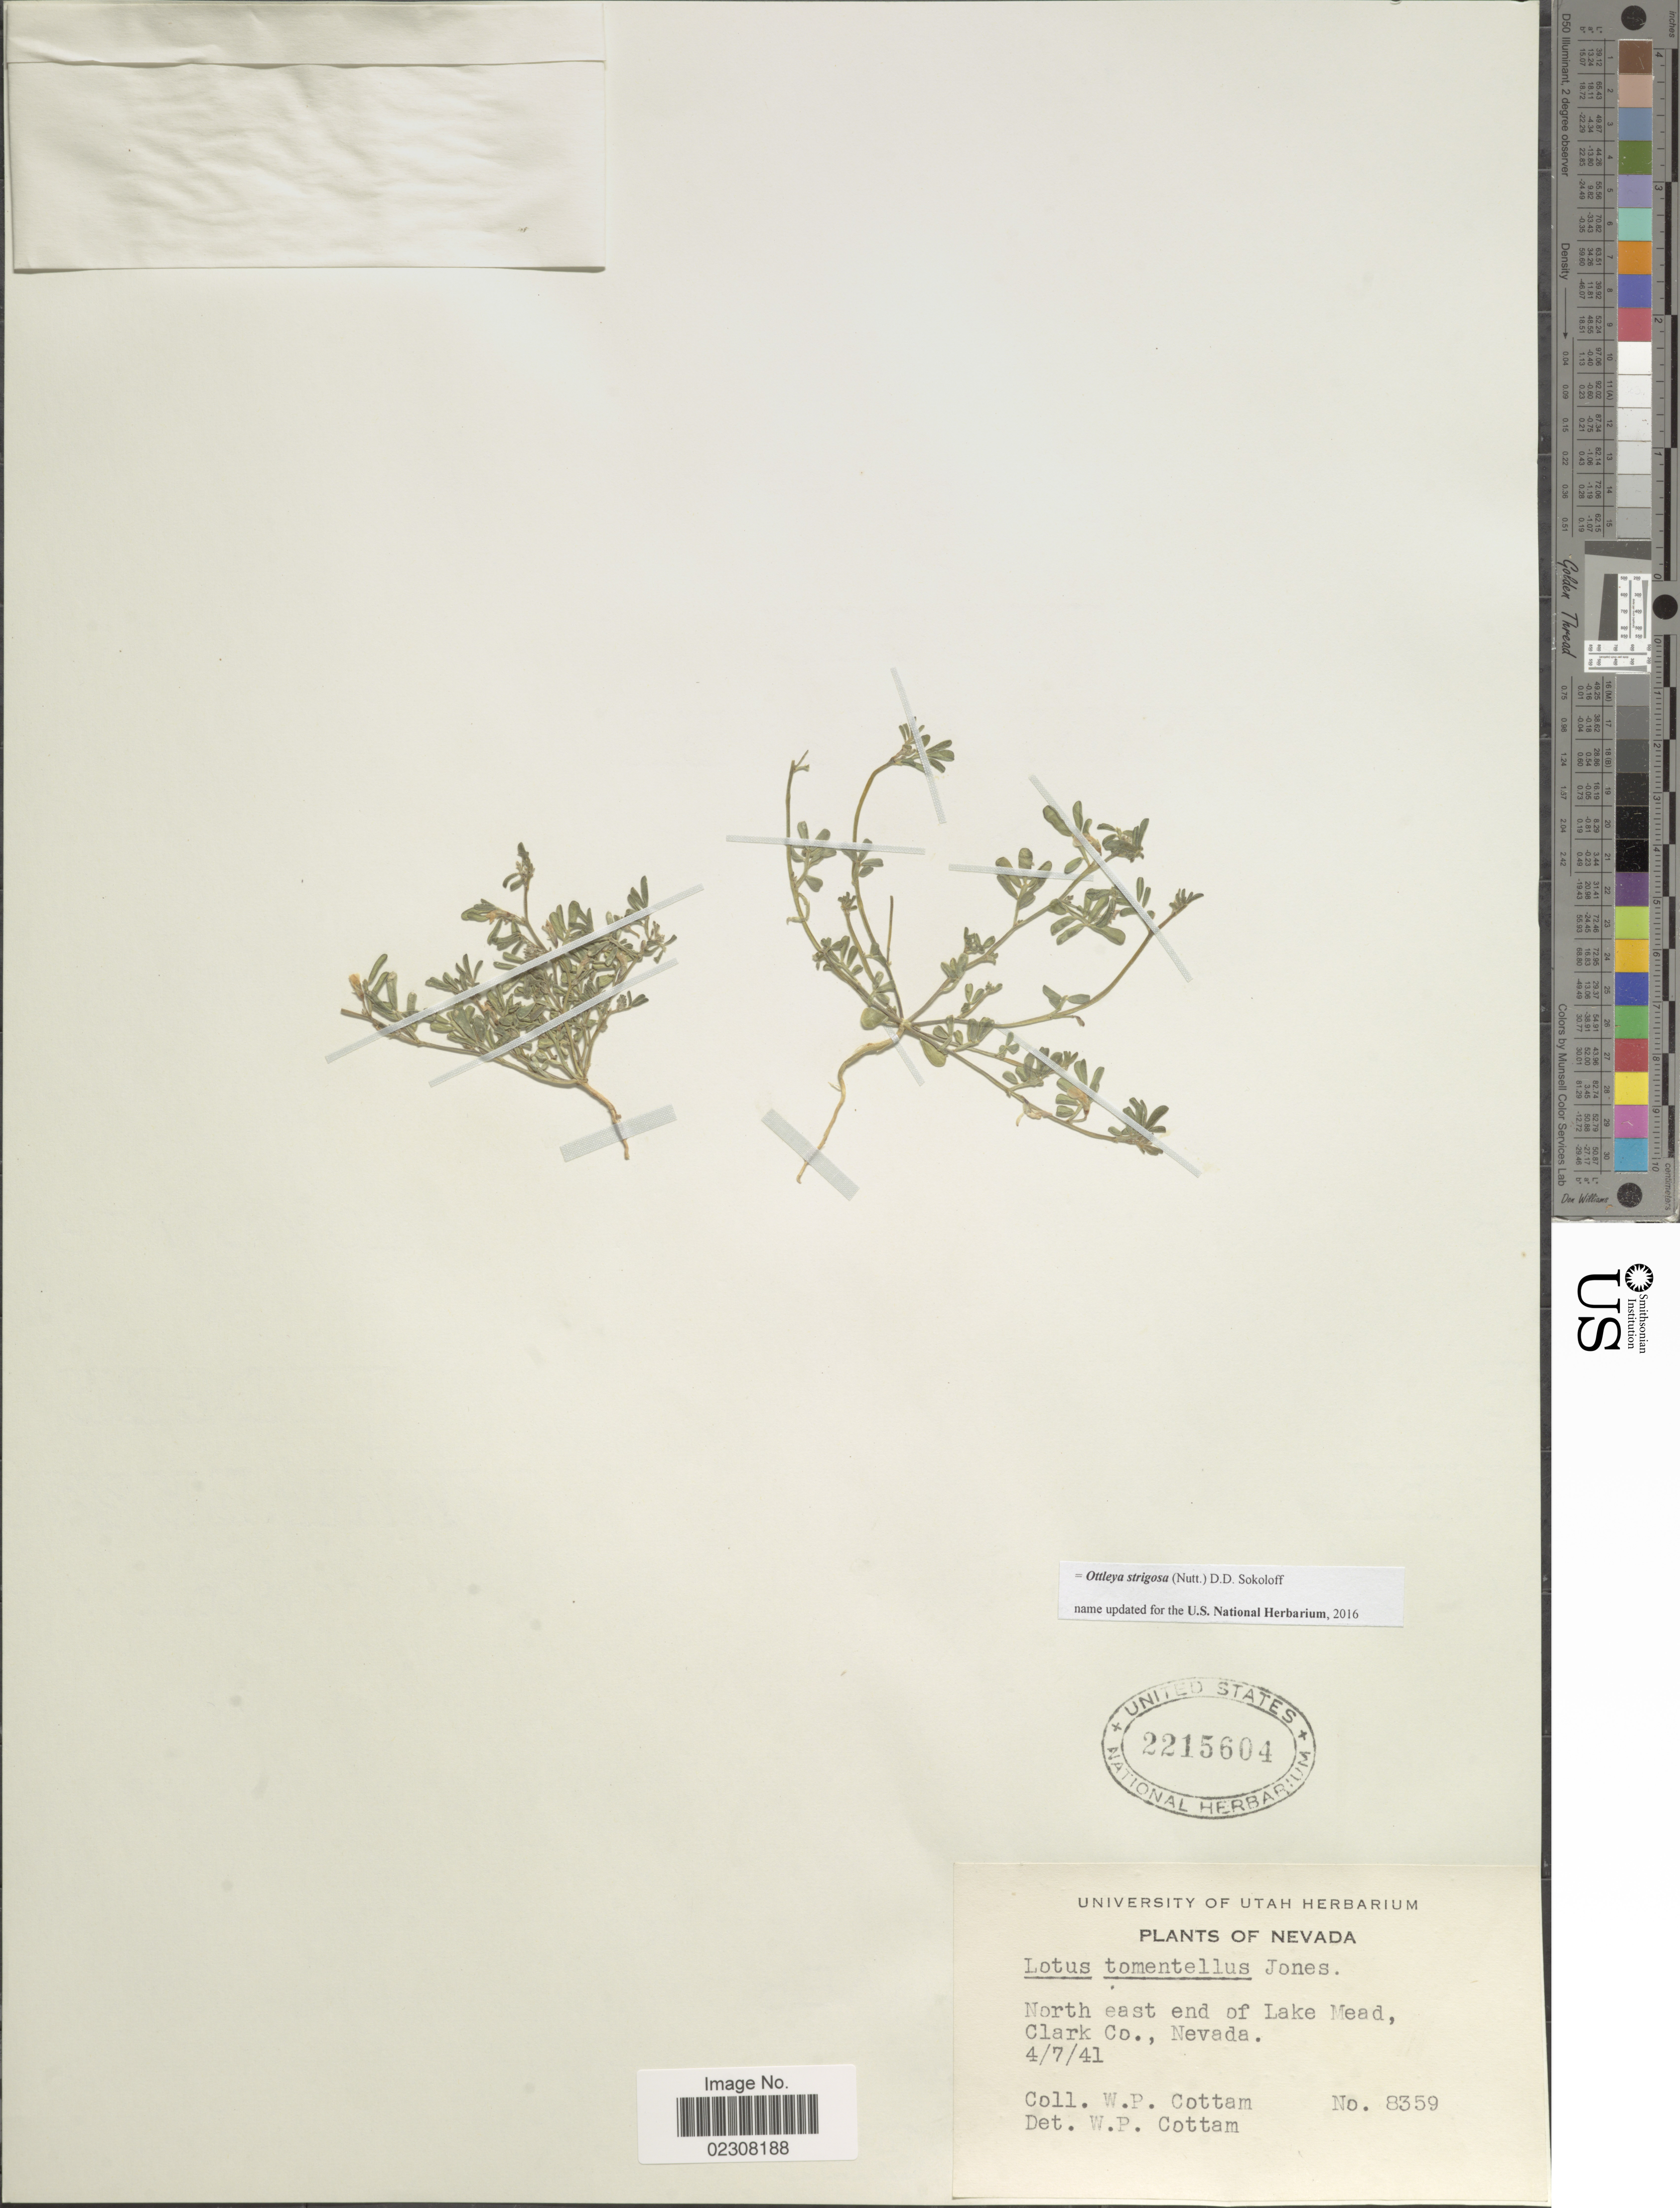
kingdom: Plantae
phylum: Tracheophyta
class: Magnoliopsida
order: Fabales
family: Fabaceae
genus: Ottleya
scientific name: Ottleya strigosa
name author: (Nutt.) D.D. Sokoloff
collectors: W. Cottam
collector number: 8359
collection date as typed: Transcribed d/m/y: 7/4/41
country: United States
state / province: Nevada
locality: North east end of Lake Mead, Clark Co.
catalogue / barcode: US 2215604